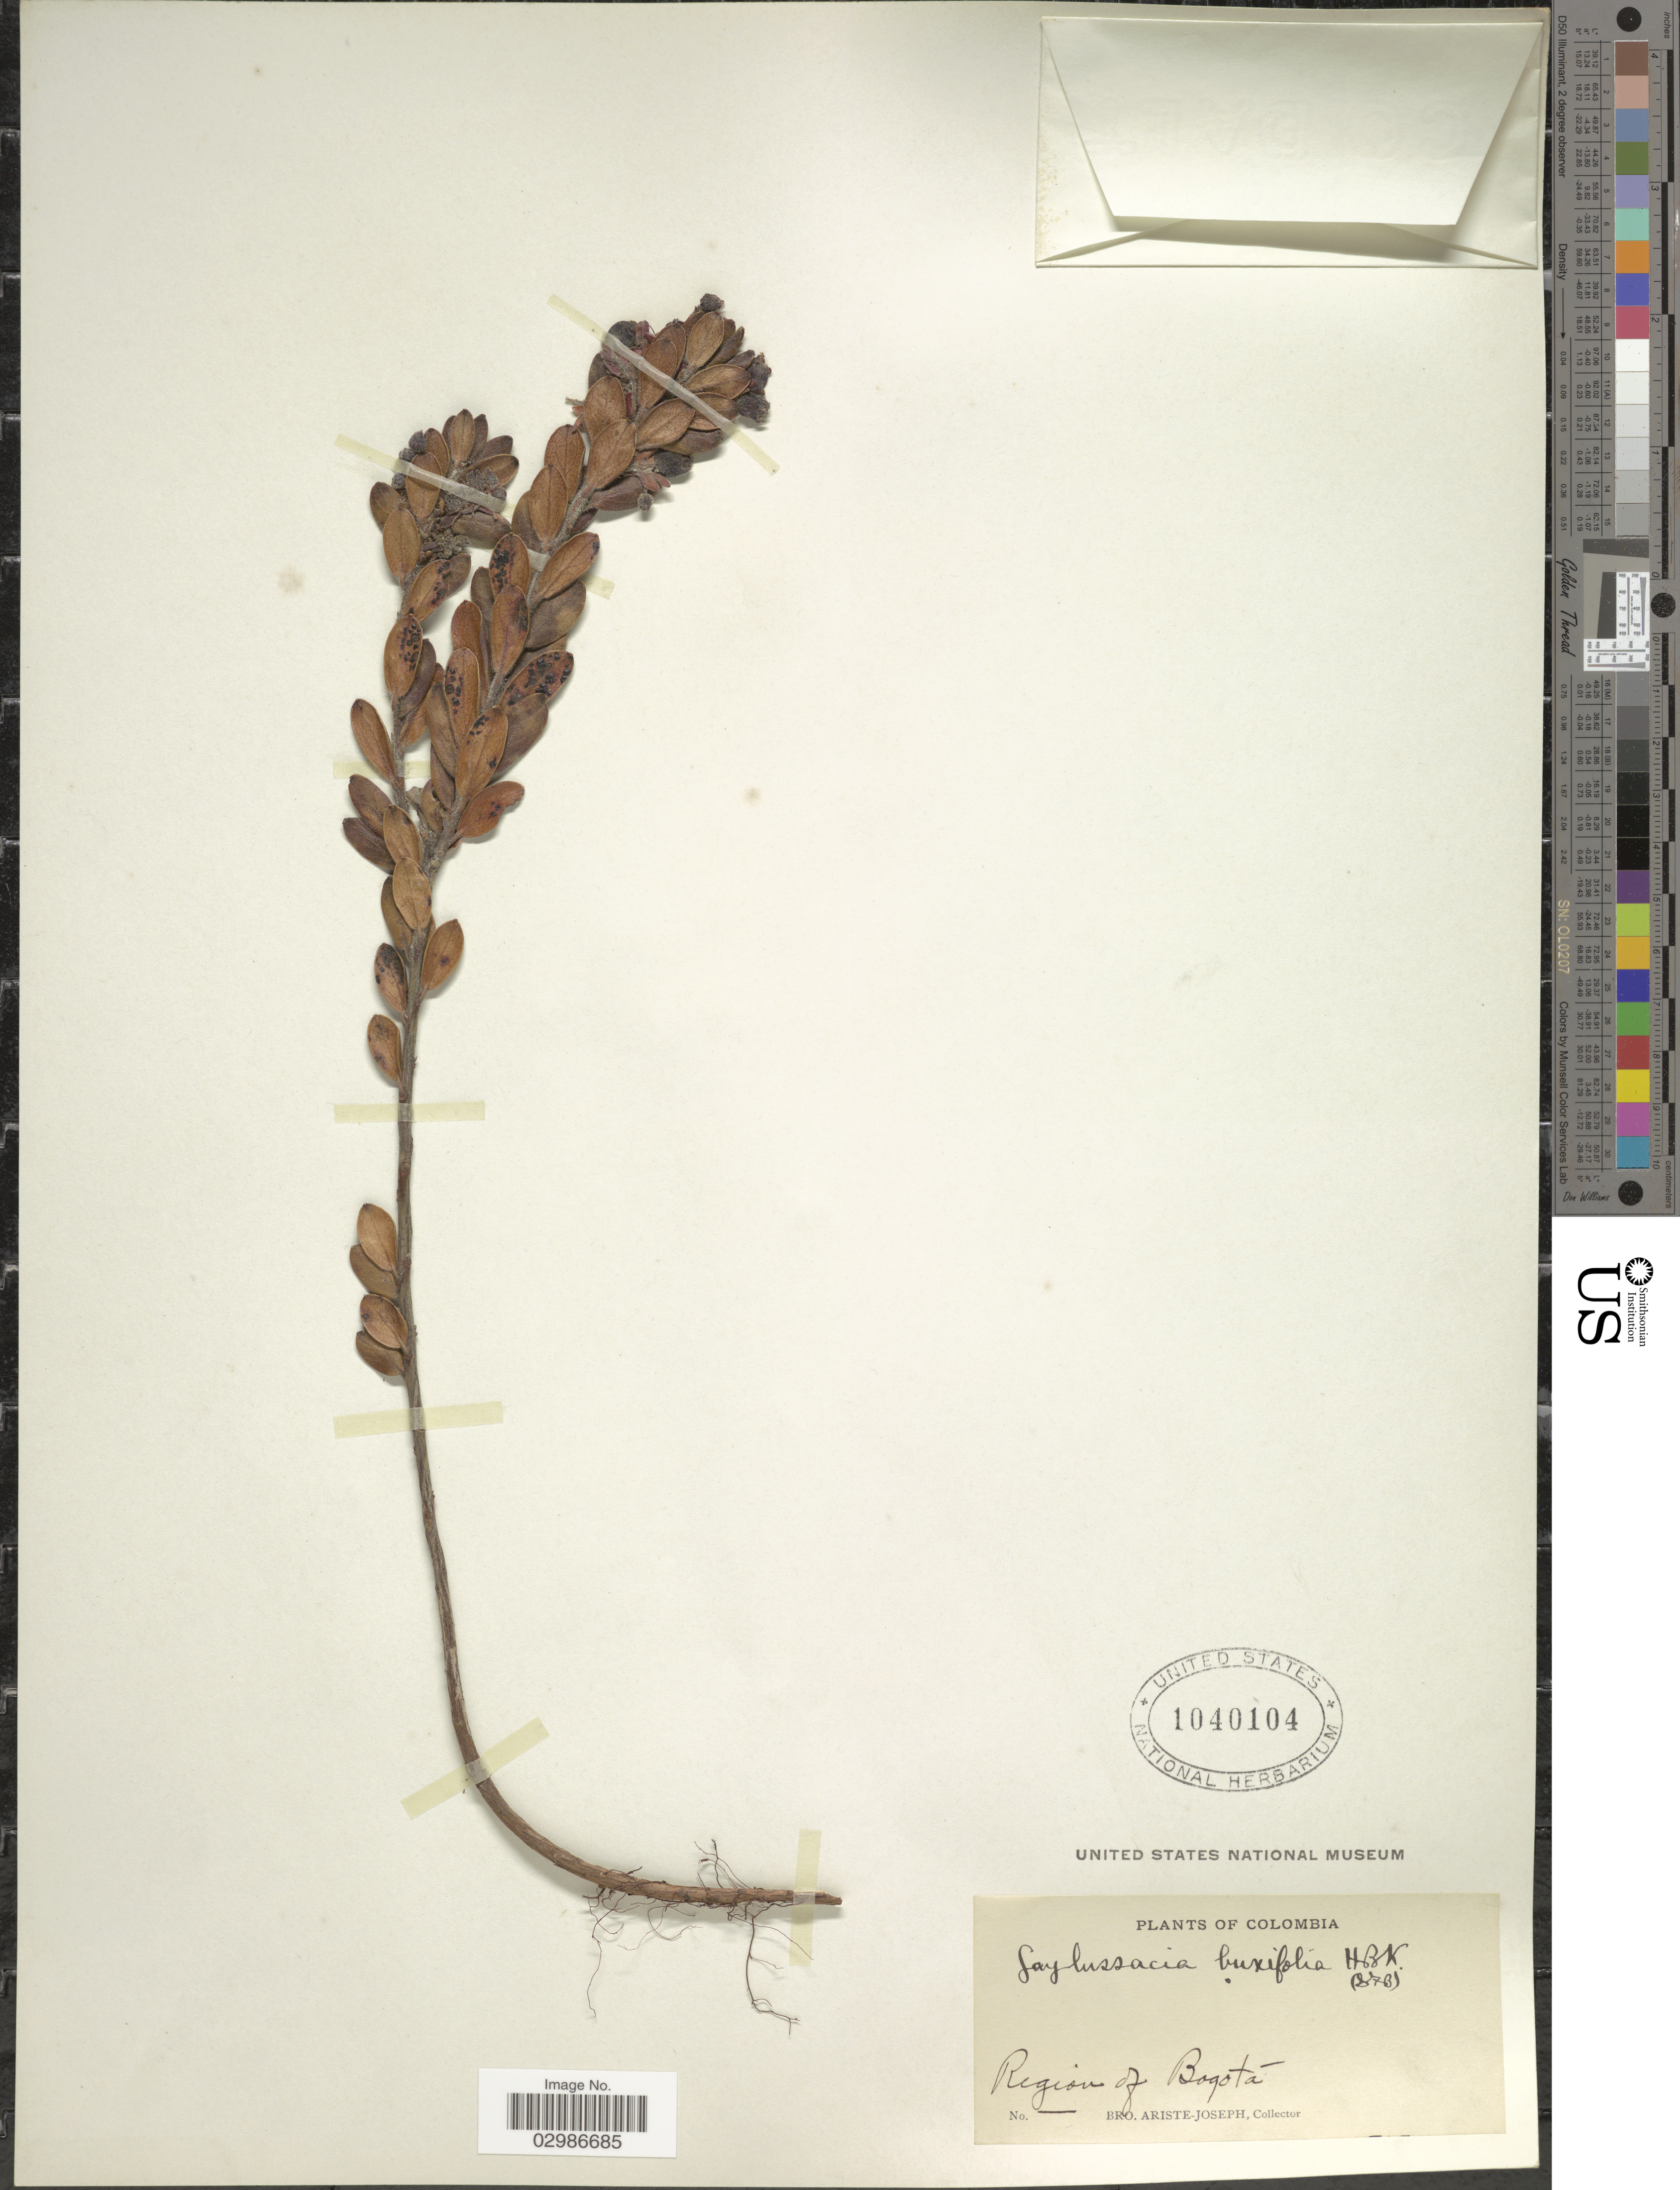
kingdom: Plantae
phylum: Tracheophyta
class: Magnoliopsida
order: Ericales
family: Ericaceae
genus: Gaylussacia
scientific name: Gaylussacia buxifolia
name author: Kunth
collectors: Bro. Ariste-Joseph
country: Colombia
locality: Region of Bogotá.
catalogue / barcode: US 1040104